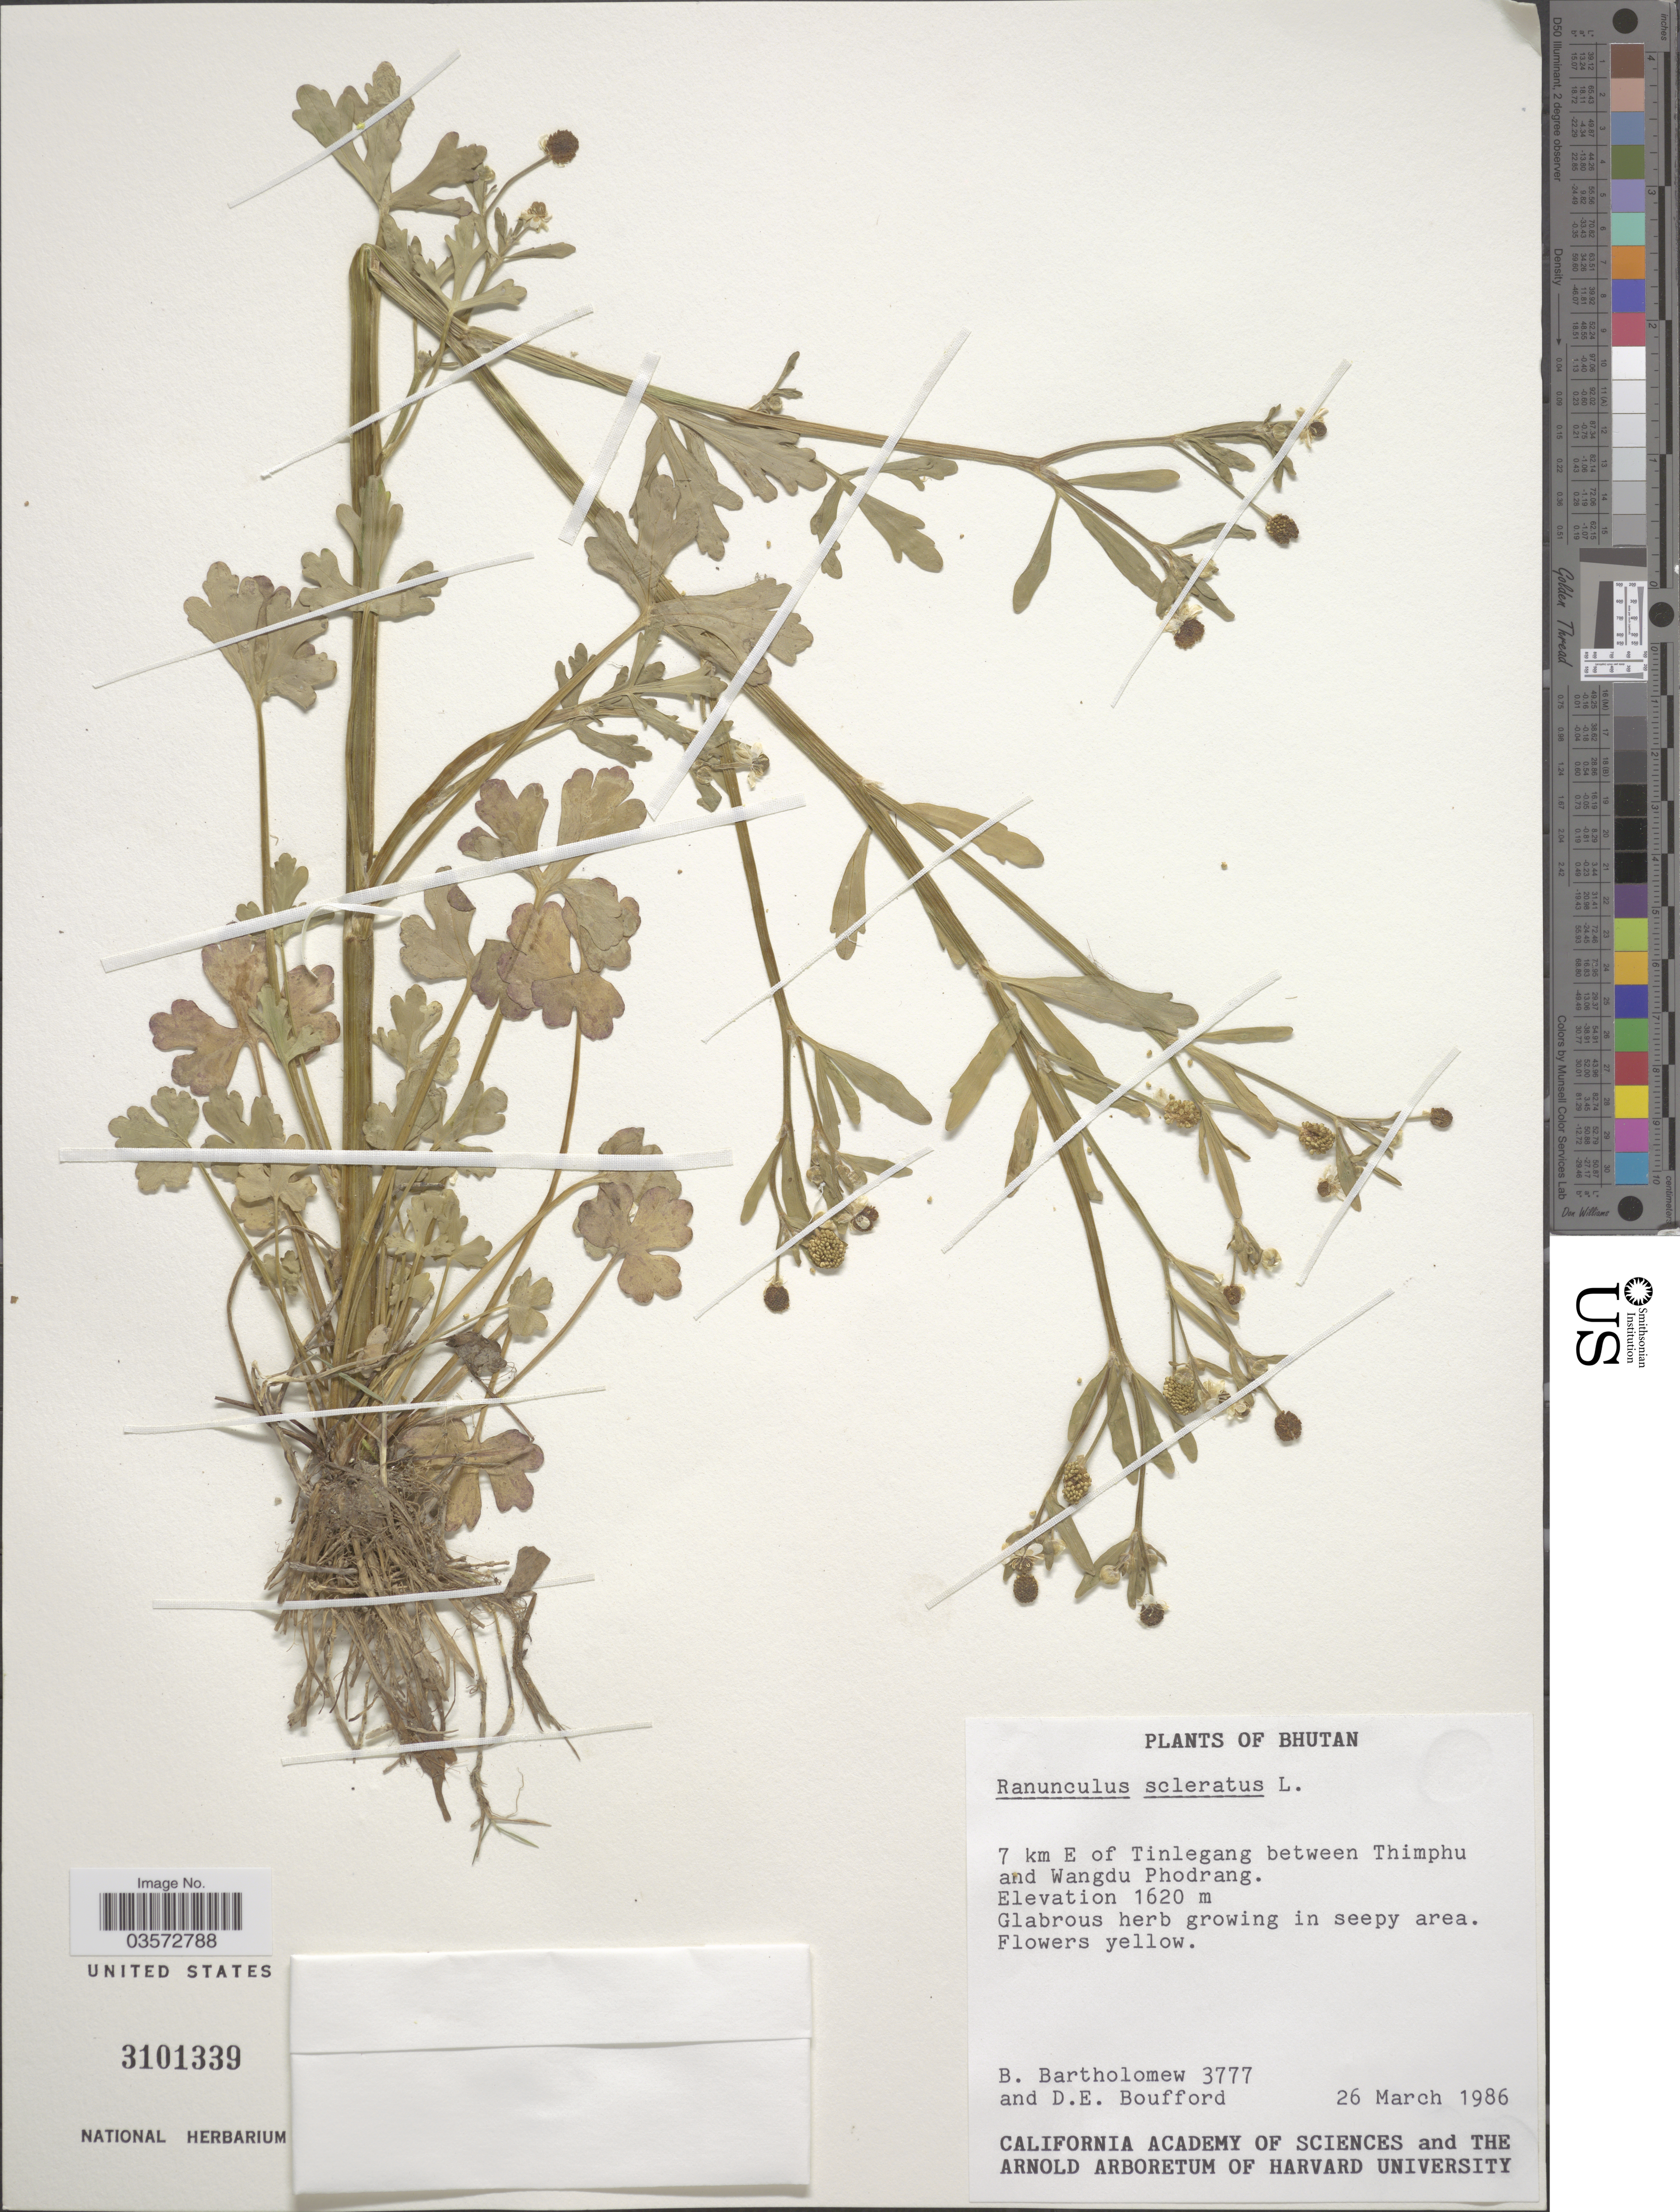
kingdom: Plantae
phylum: Tracheophyta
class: Magnoliopsida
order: Ranunculales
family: Ranunculaceae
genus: Ranunculus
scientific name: Ranunculus sceleratus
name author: L.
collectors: B. Bartholomew & D. E. Boufford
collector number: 3777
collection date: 1986-03-26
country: Bhutan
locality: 7 km E of Tinlegang between Thimphu and Wangdu Phodrang.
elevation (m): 1620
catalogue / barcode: US 3101339